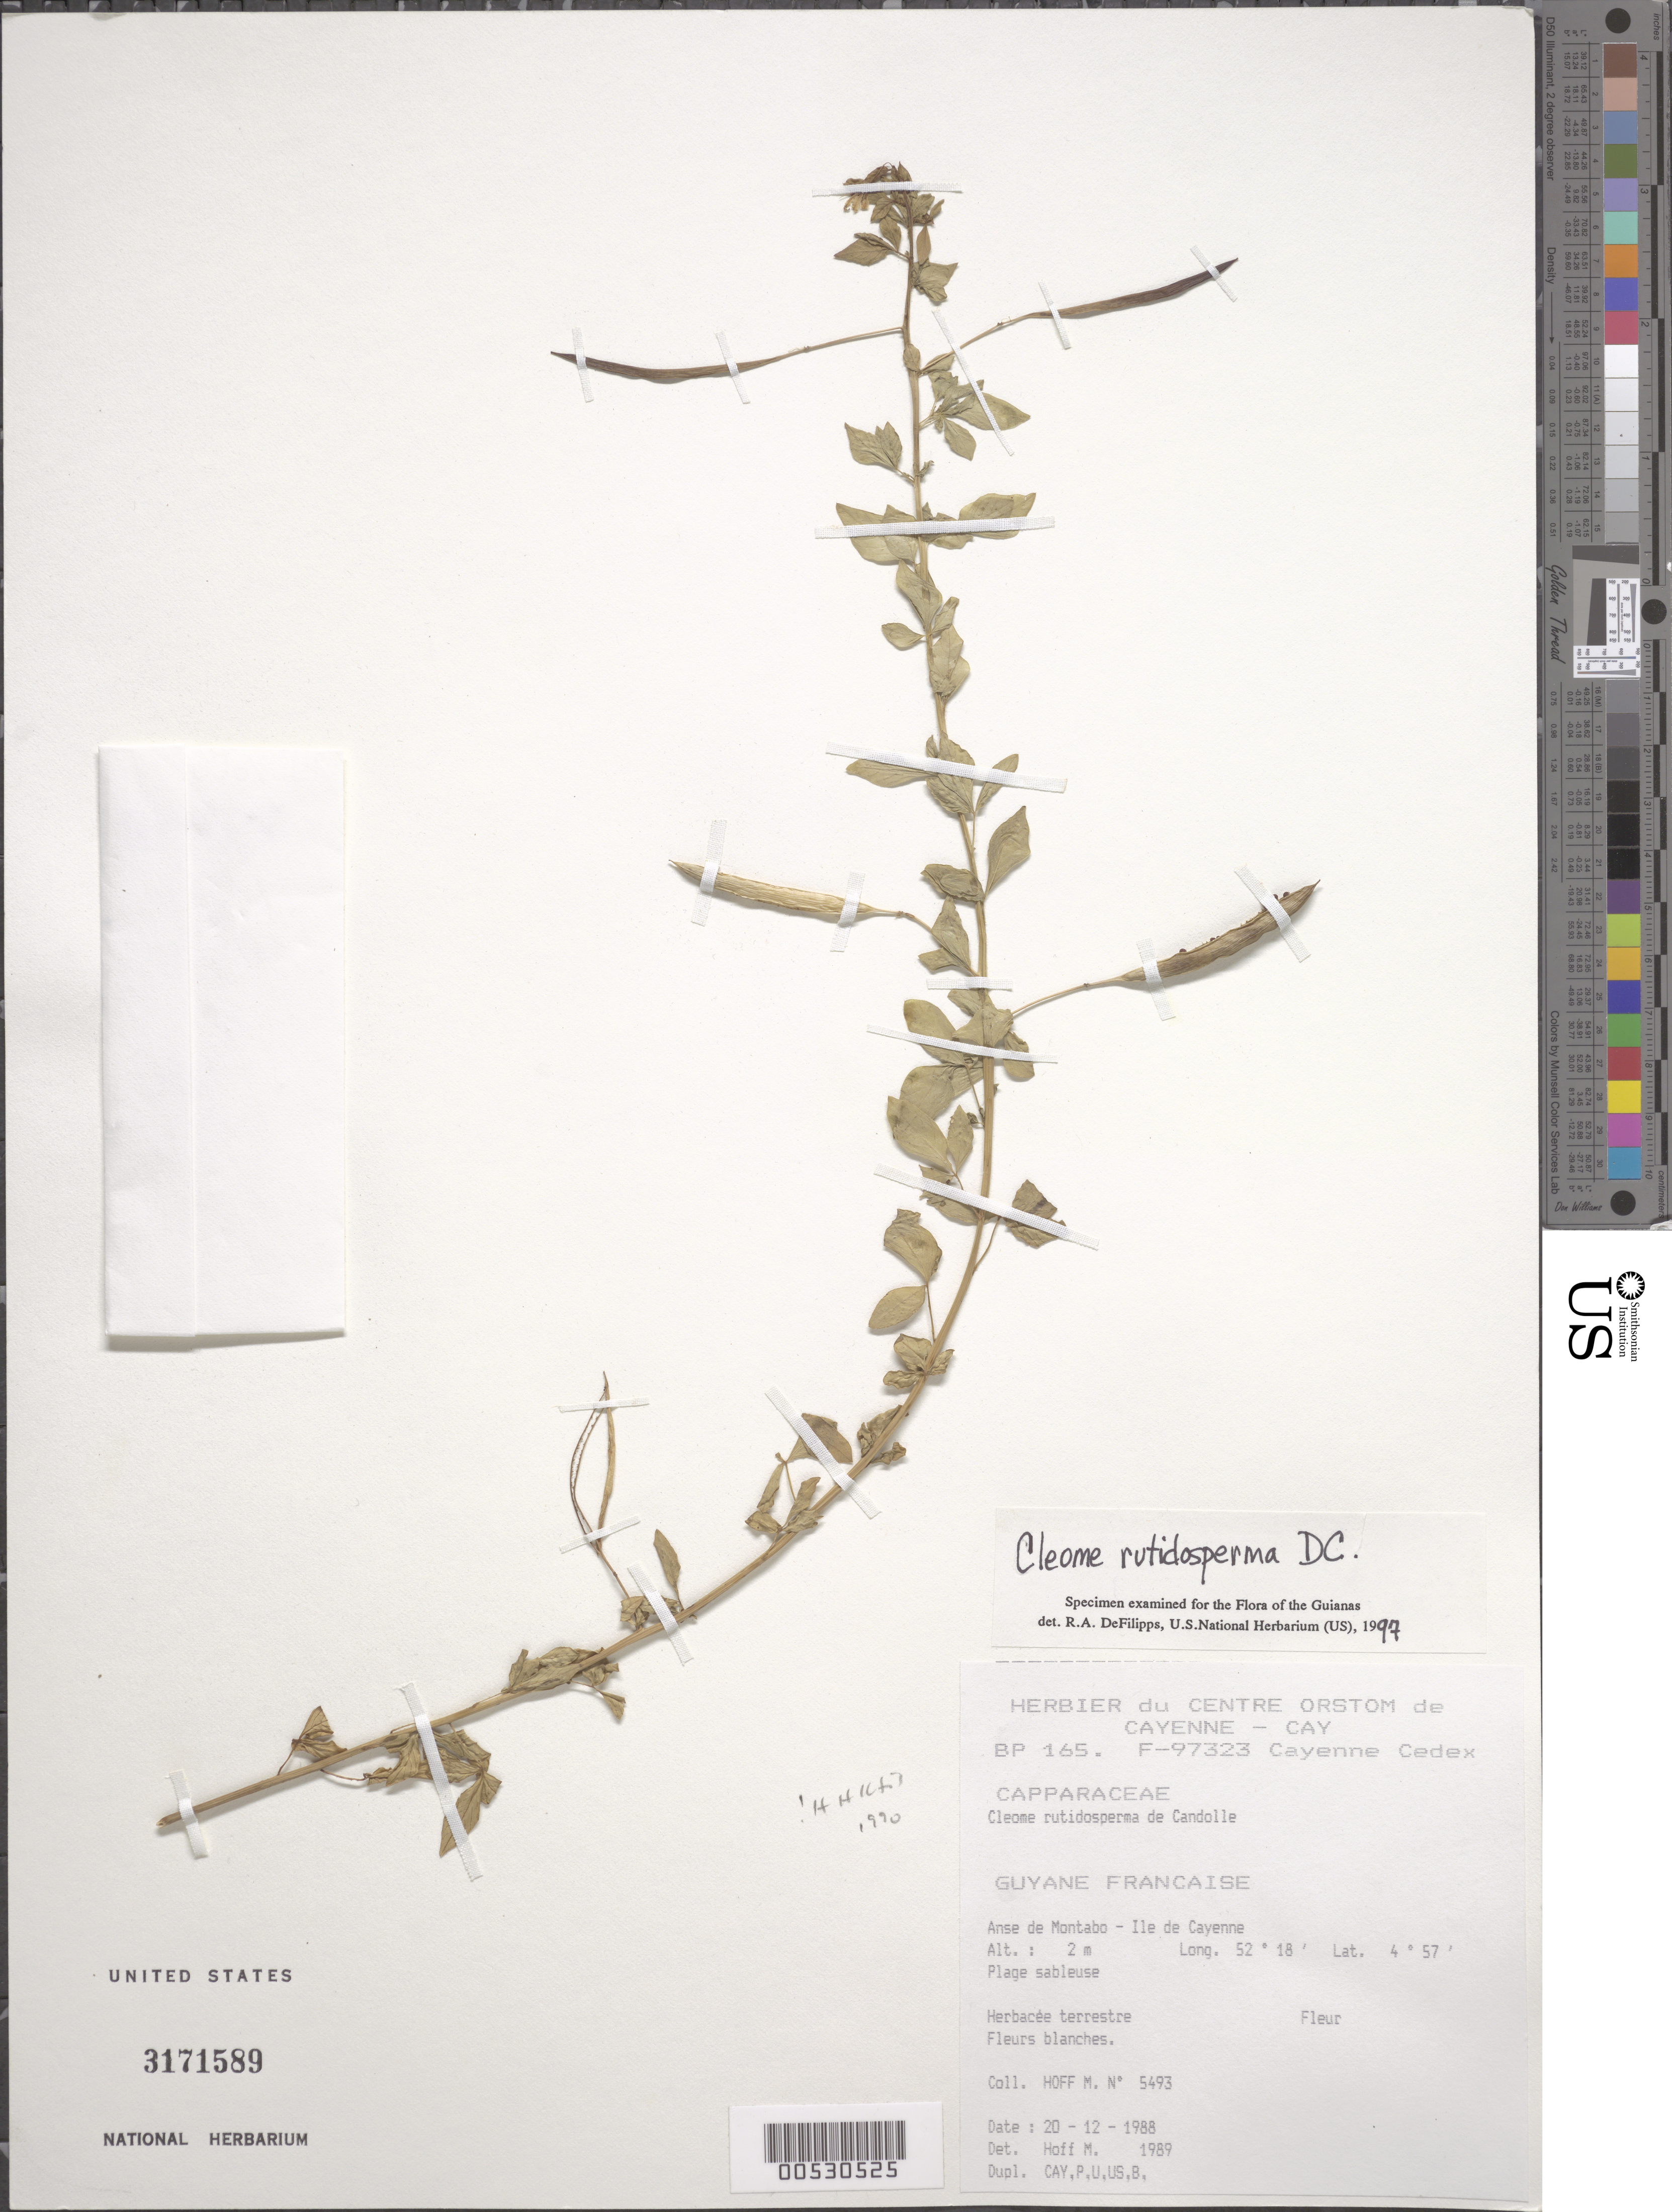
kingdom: Plantae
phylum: Tracheophyta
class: Magnoliopsida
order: Brassicales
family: Cleomaceae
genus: Sieruela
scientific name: Sieruela rutidosperma var. rutidosperma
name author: (DC.) Roalson & J.C. Hall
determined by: Strong, Mark T., (BOT), Smithsonian Institution - National Museum of Natural History (UNITED STATES)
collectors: M. Hoff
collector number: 5493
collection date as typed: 20-Dec-88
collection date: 1988-12-20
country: French Guiana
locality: Ile de Cayenne, Anse de Montabo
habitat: Sandy beach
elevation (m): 2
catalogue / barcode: US 3171589